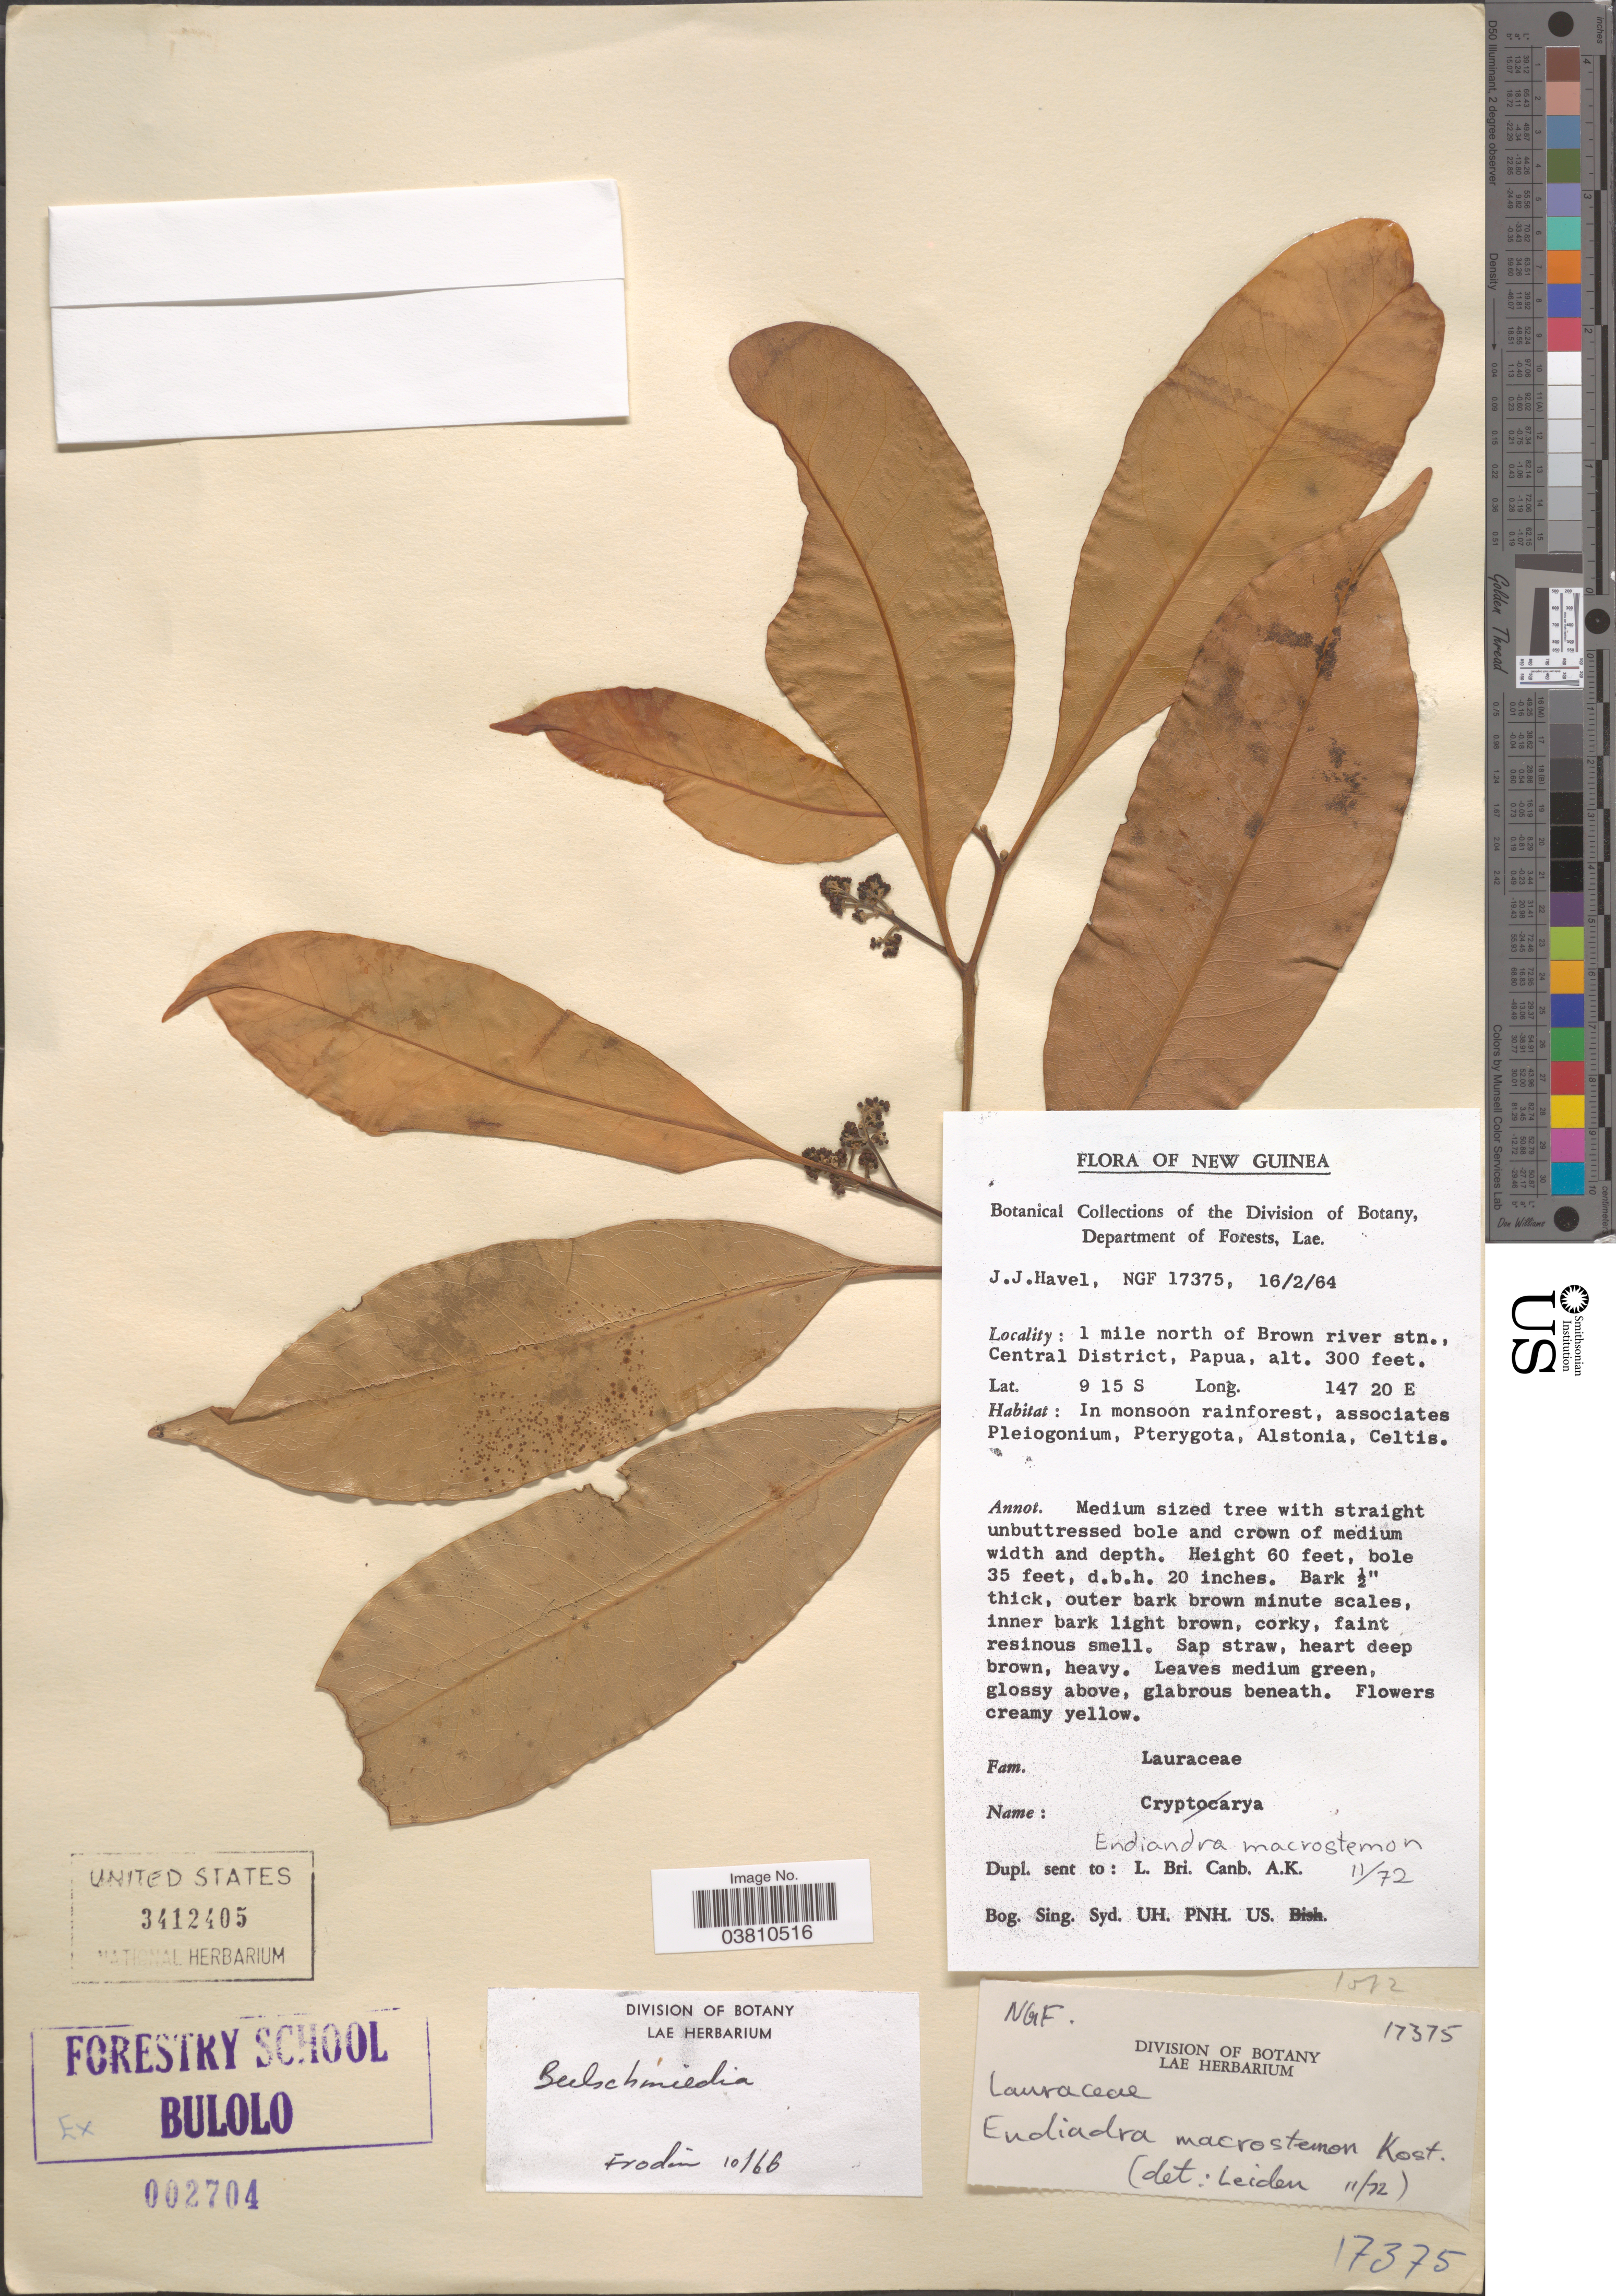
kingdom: Plantae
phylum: Tracheophyta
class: Magnoliopsida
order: Laurales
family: Lauraceae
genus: Endiandra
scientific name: Endiandra macrostemon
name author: Kosterm.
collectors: J. Havel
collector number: NGF 17375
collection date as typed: Transcribed d/m/y: 16/2/64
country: Papua New Guinea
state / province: Central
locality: New Guinea. 1 mile north of Brown river stn., Central District, Papua.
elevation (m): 91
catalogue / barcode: US 3412405